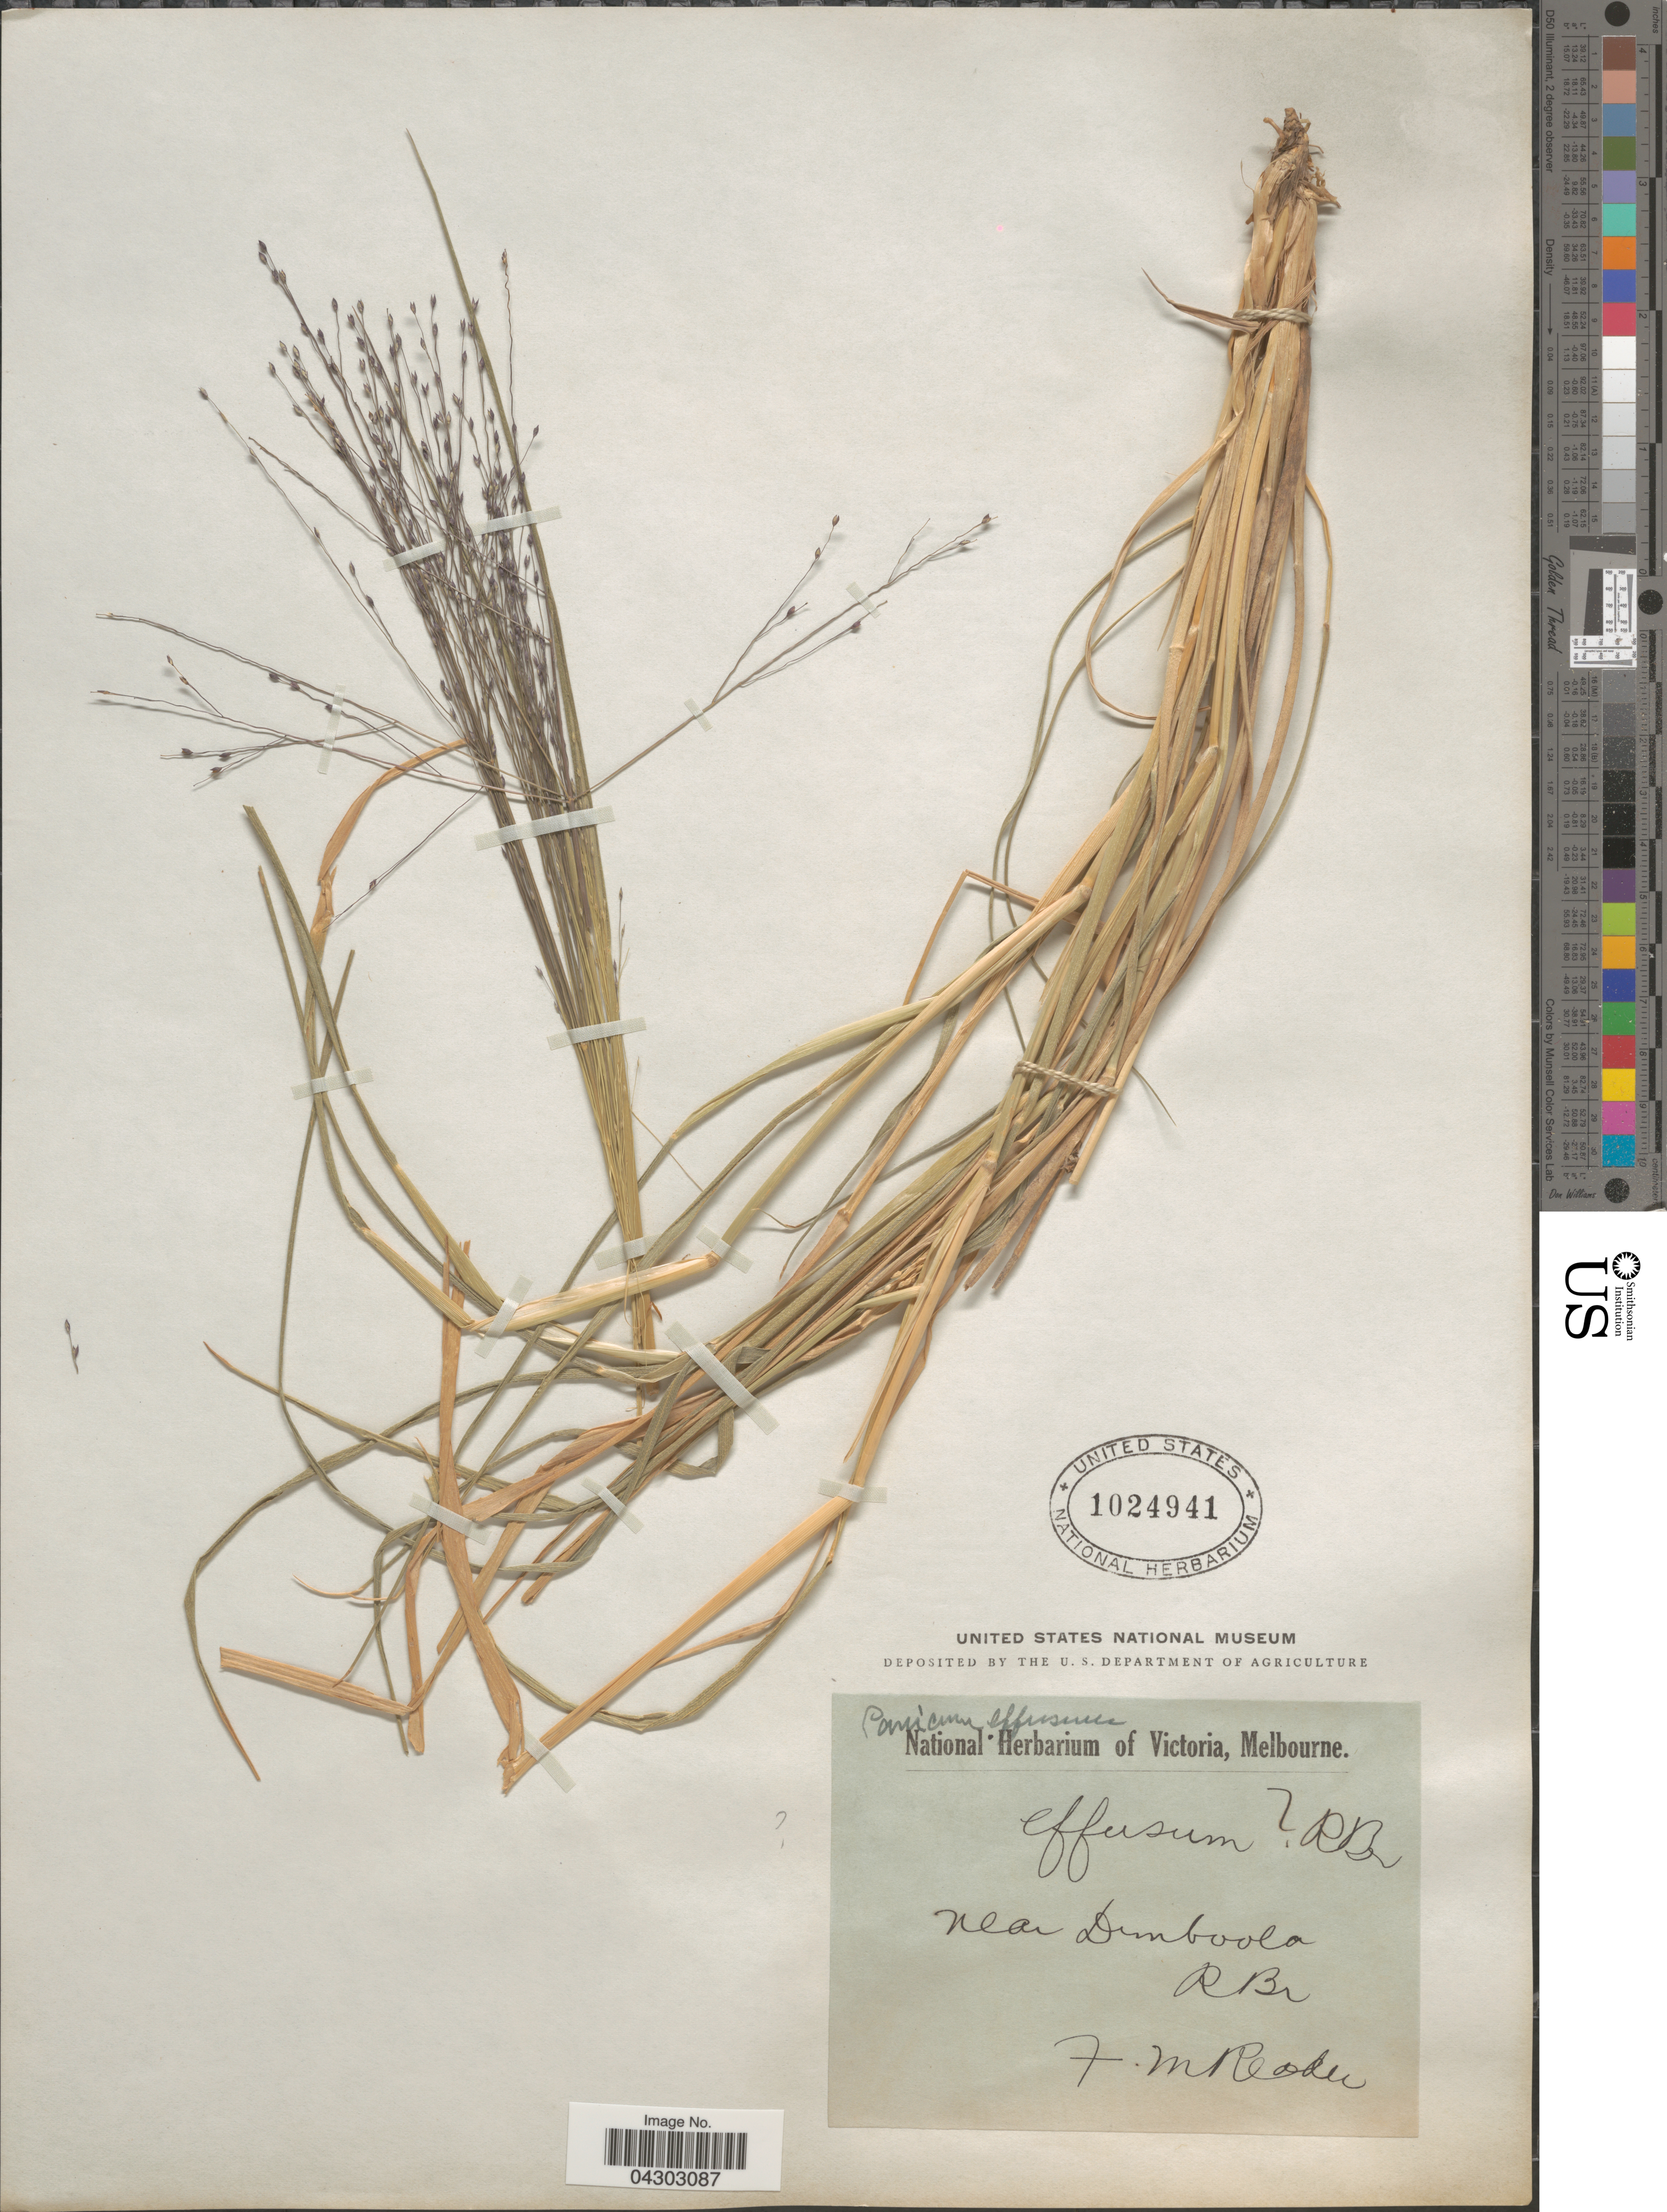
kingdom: Plantae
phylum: Tracheophyta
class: Liliopsida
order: Poales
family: Poaceae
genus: Panicum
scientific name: Panicum effusum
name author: R. Br.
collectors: F. Reader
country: Australia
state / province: Victoria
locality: Near Dimboola. RBr.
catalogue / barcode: US 1024941